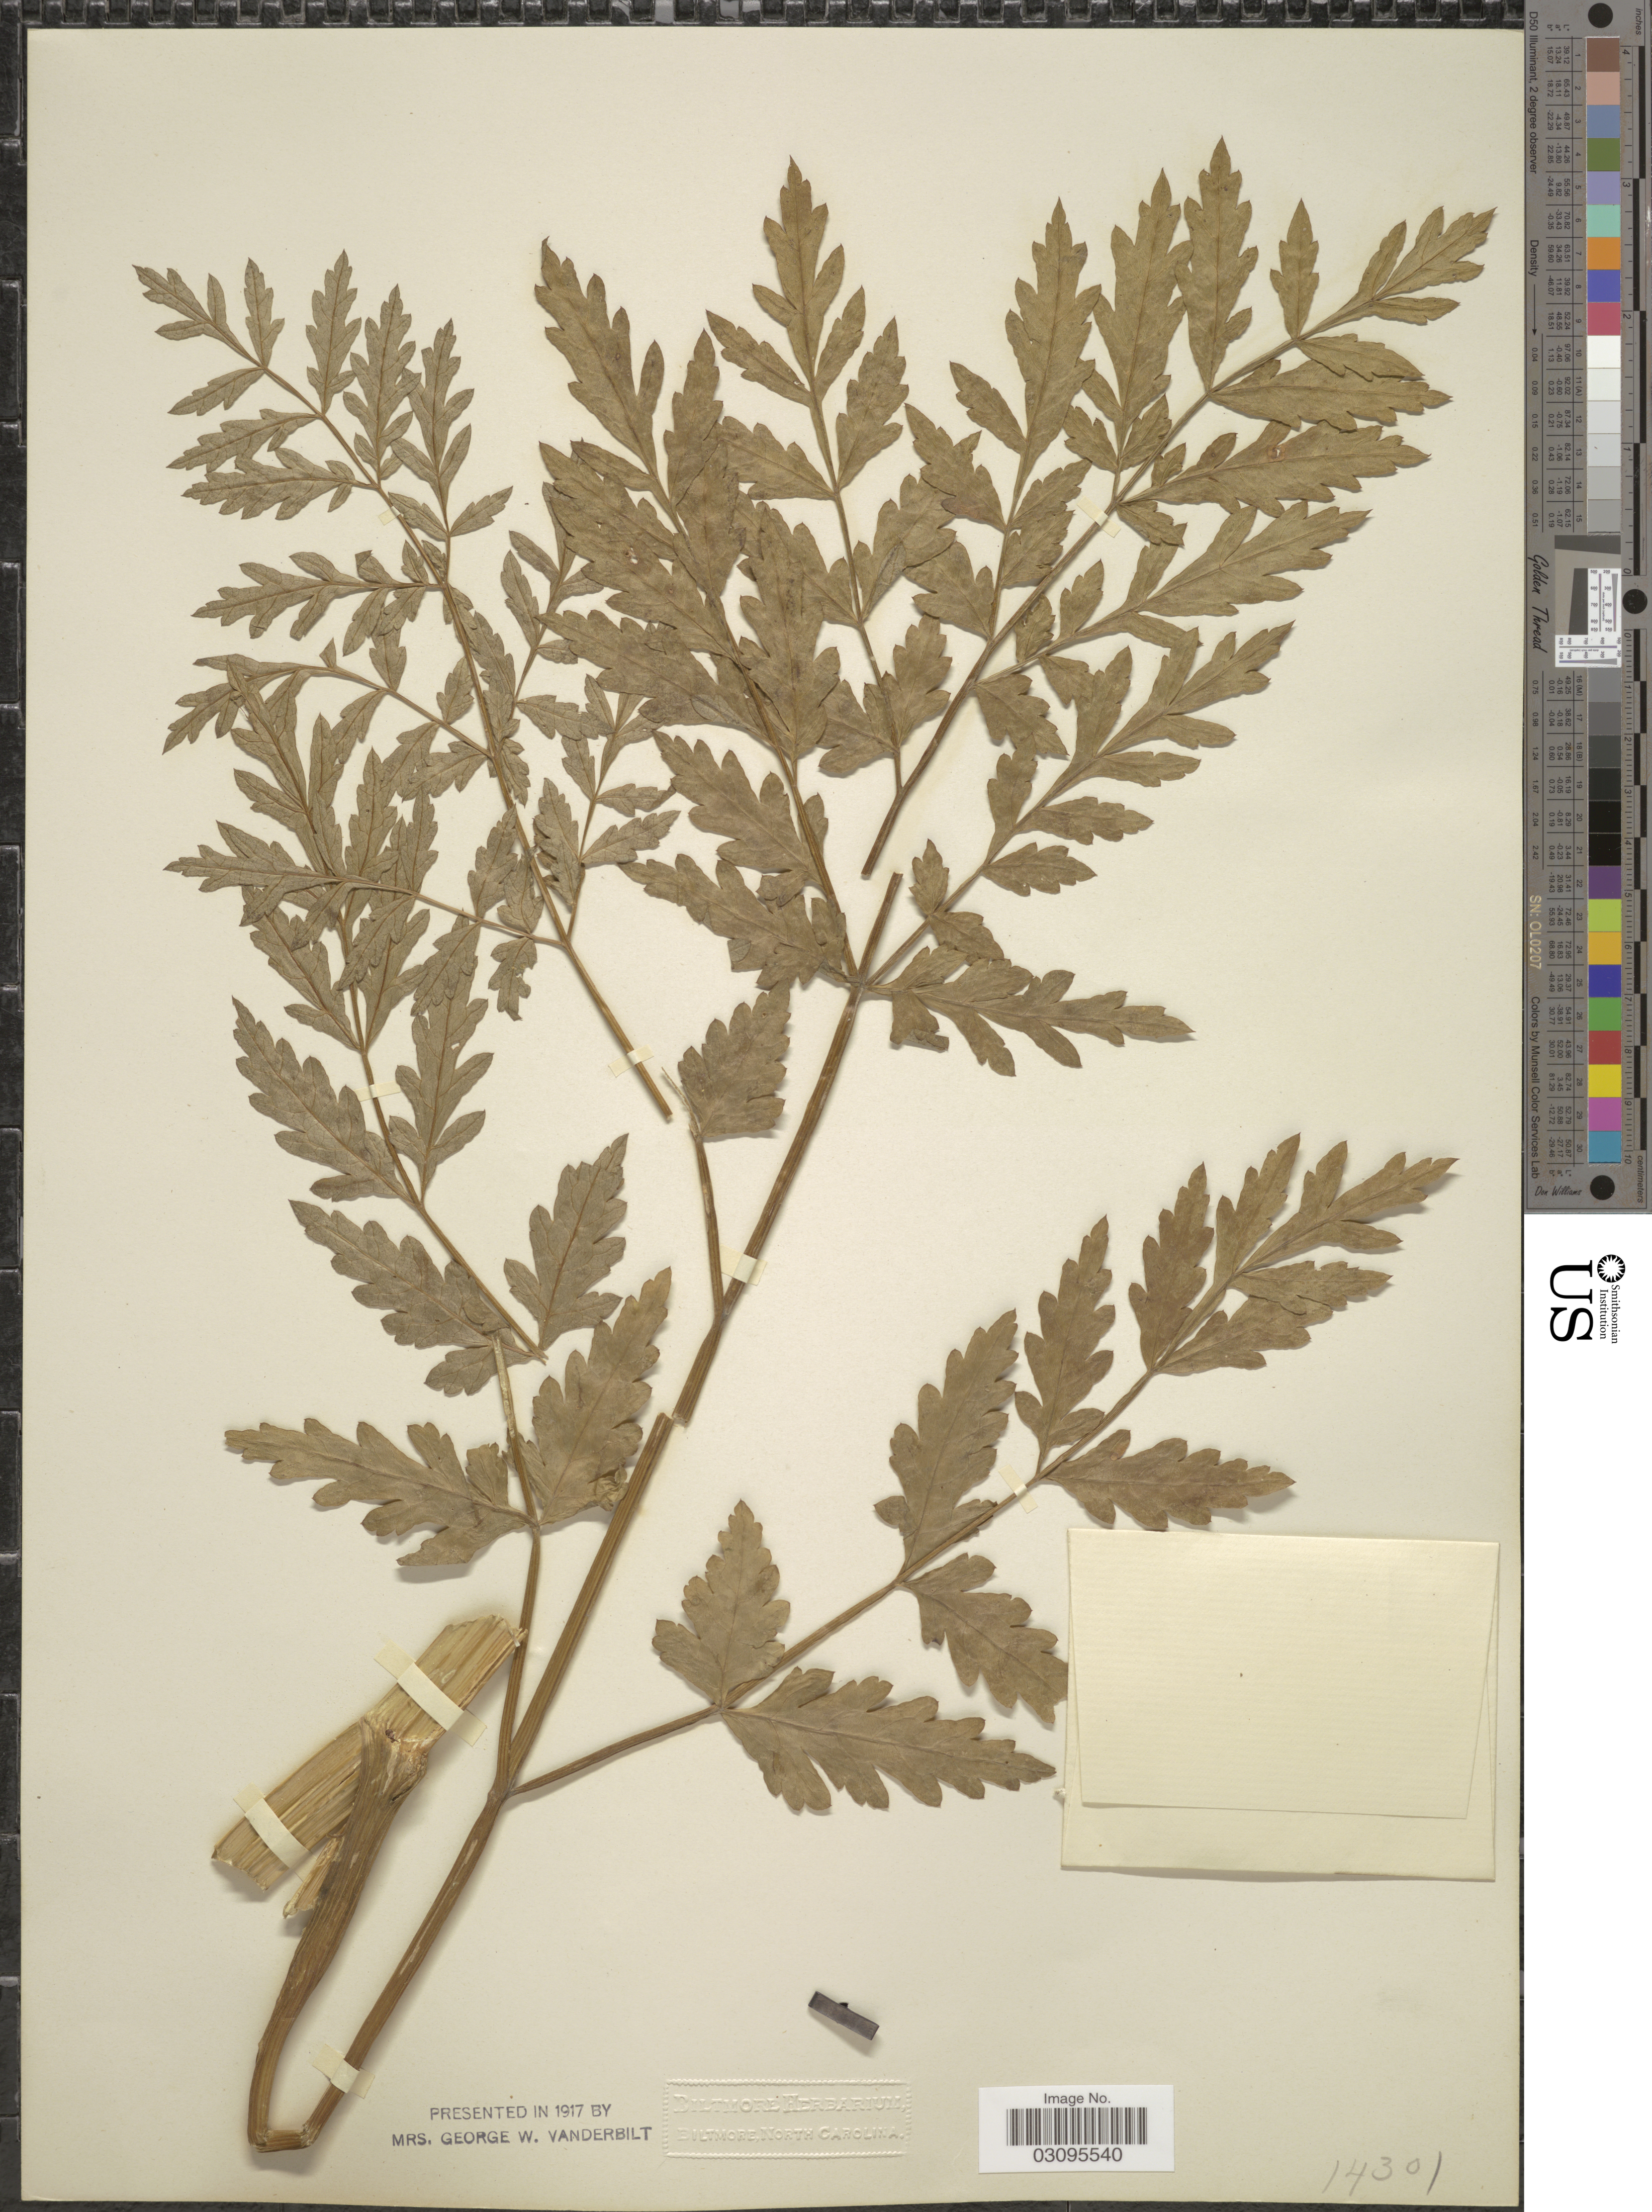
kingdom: Plantae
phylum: Tracheophyta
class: Magnoliopsida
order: Apiales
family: Apiaceae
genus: Pastinaca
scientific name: Pastinaca fleischmannii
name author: Hladnik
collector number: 14301?